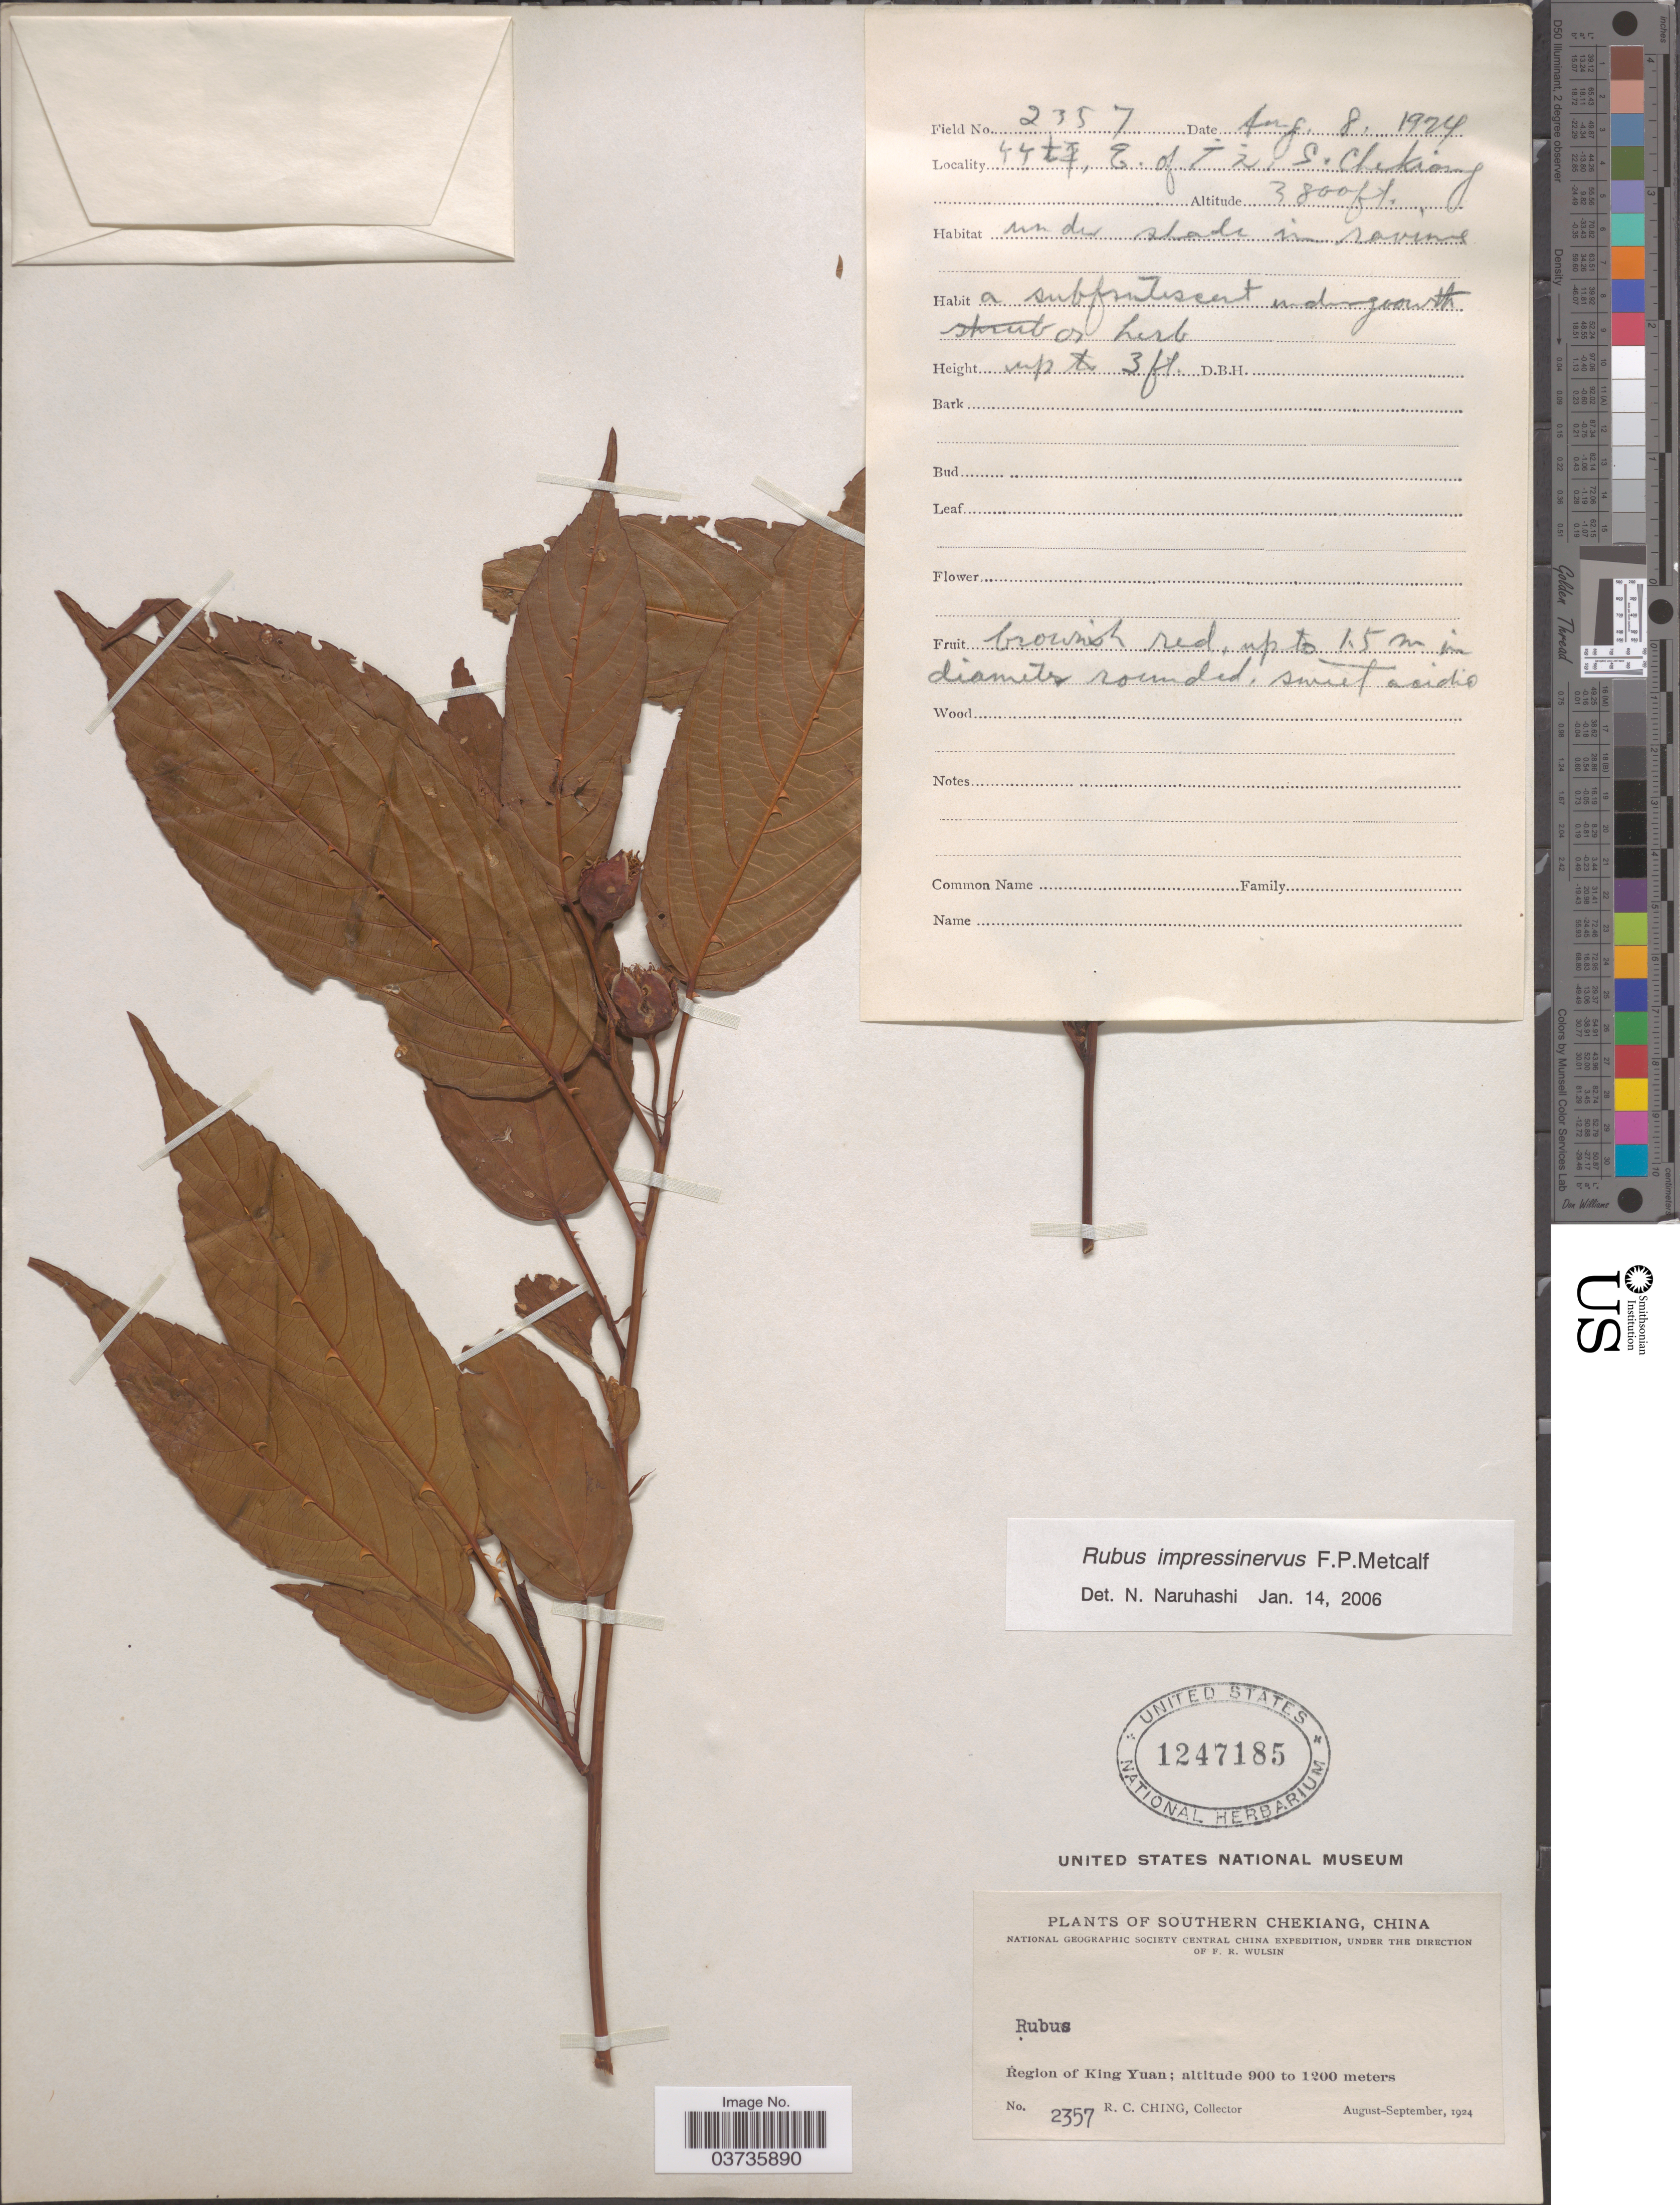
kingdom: Plantae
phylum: Tracheophyta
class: Magnoliopsida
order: Rosales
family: Rosaceae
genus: Rubus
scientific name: Rubus impressinervius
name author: F.P. Metcalf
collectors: R. C. Ching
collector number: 2357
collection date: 1924-08-08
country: China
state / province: Zhejiang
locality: X, E. of X, Southern Chekiang. Region of King Yuan.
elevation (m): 1158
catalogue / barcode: US 1247185